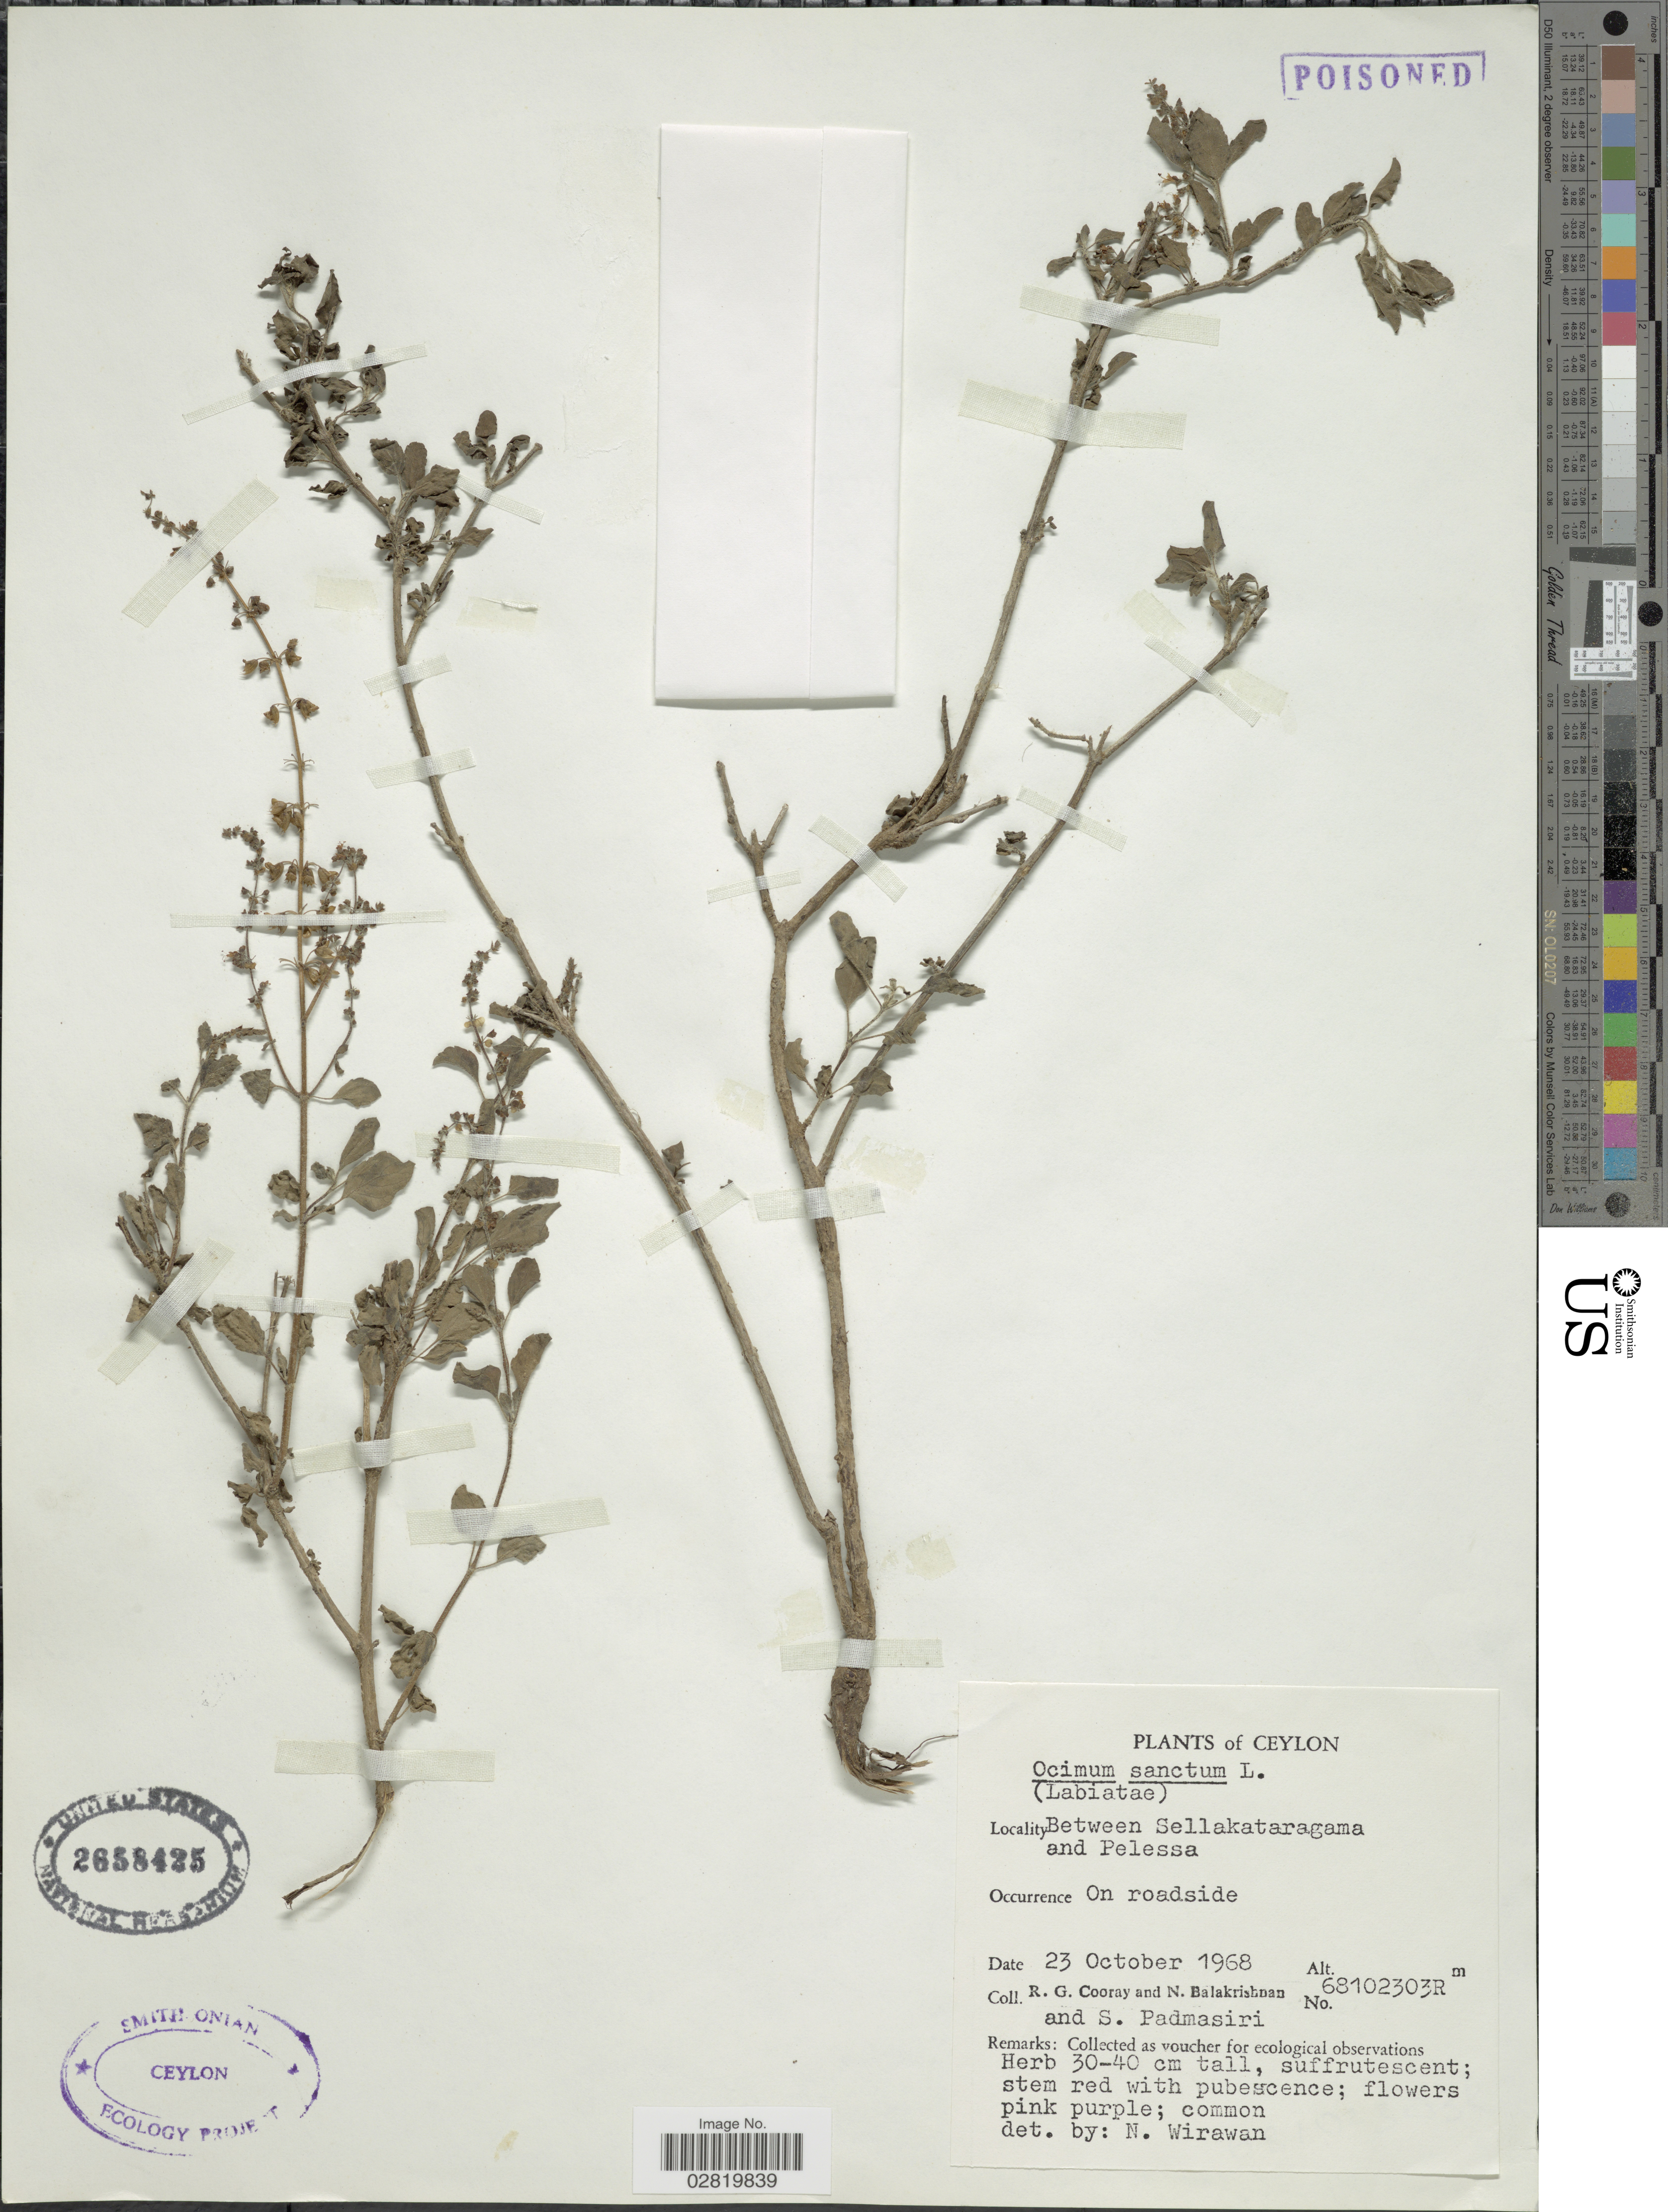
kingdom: Plantae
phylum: Tracheophyta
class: Magnoliopsida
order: Lamiales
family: Lamiaceae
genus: Ocimum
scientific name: Ocimum sanctum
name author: L.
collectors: R. Cooray, N. Balakrishnan & S. Padmasiri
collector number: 68102303R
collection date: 1968-10-23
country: Sri Lanka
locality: Ceylon, Between Sellakataragama and Pelessa.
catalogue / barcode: US 2658425